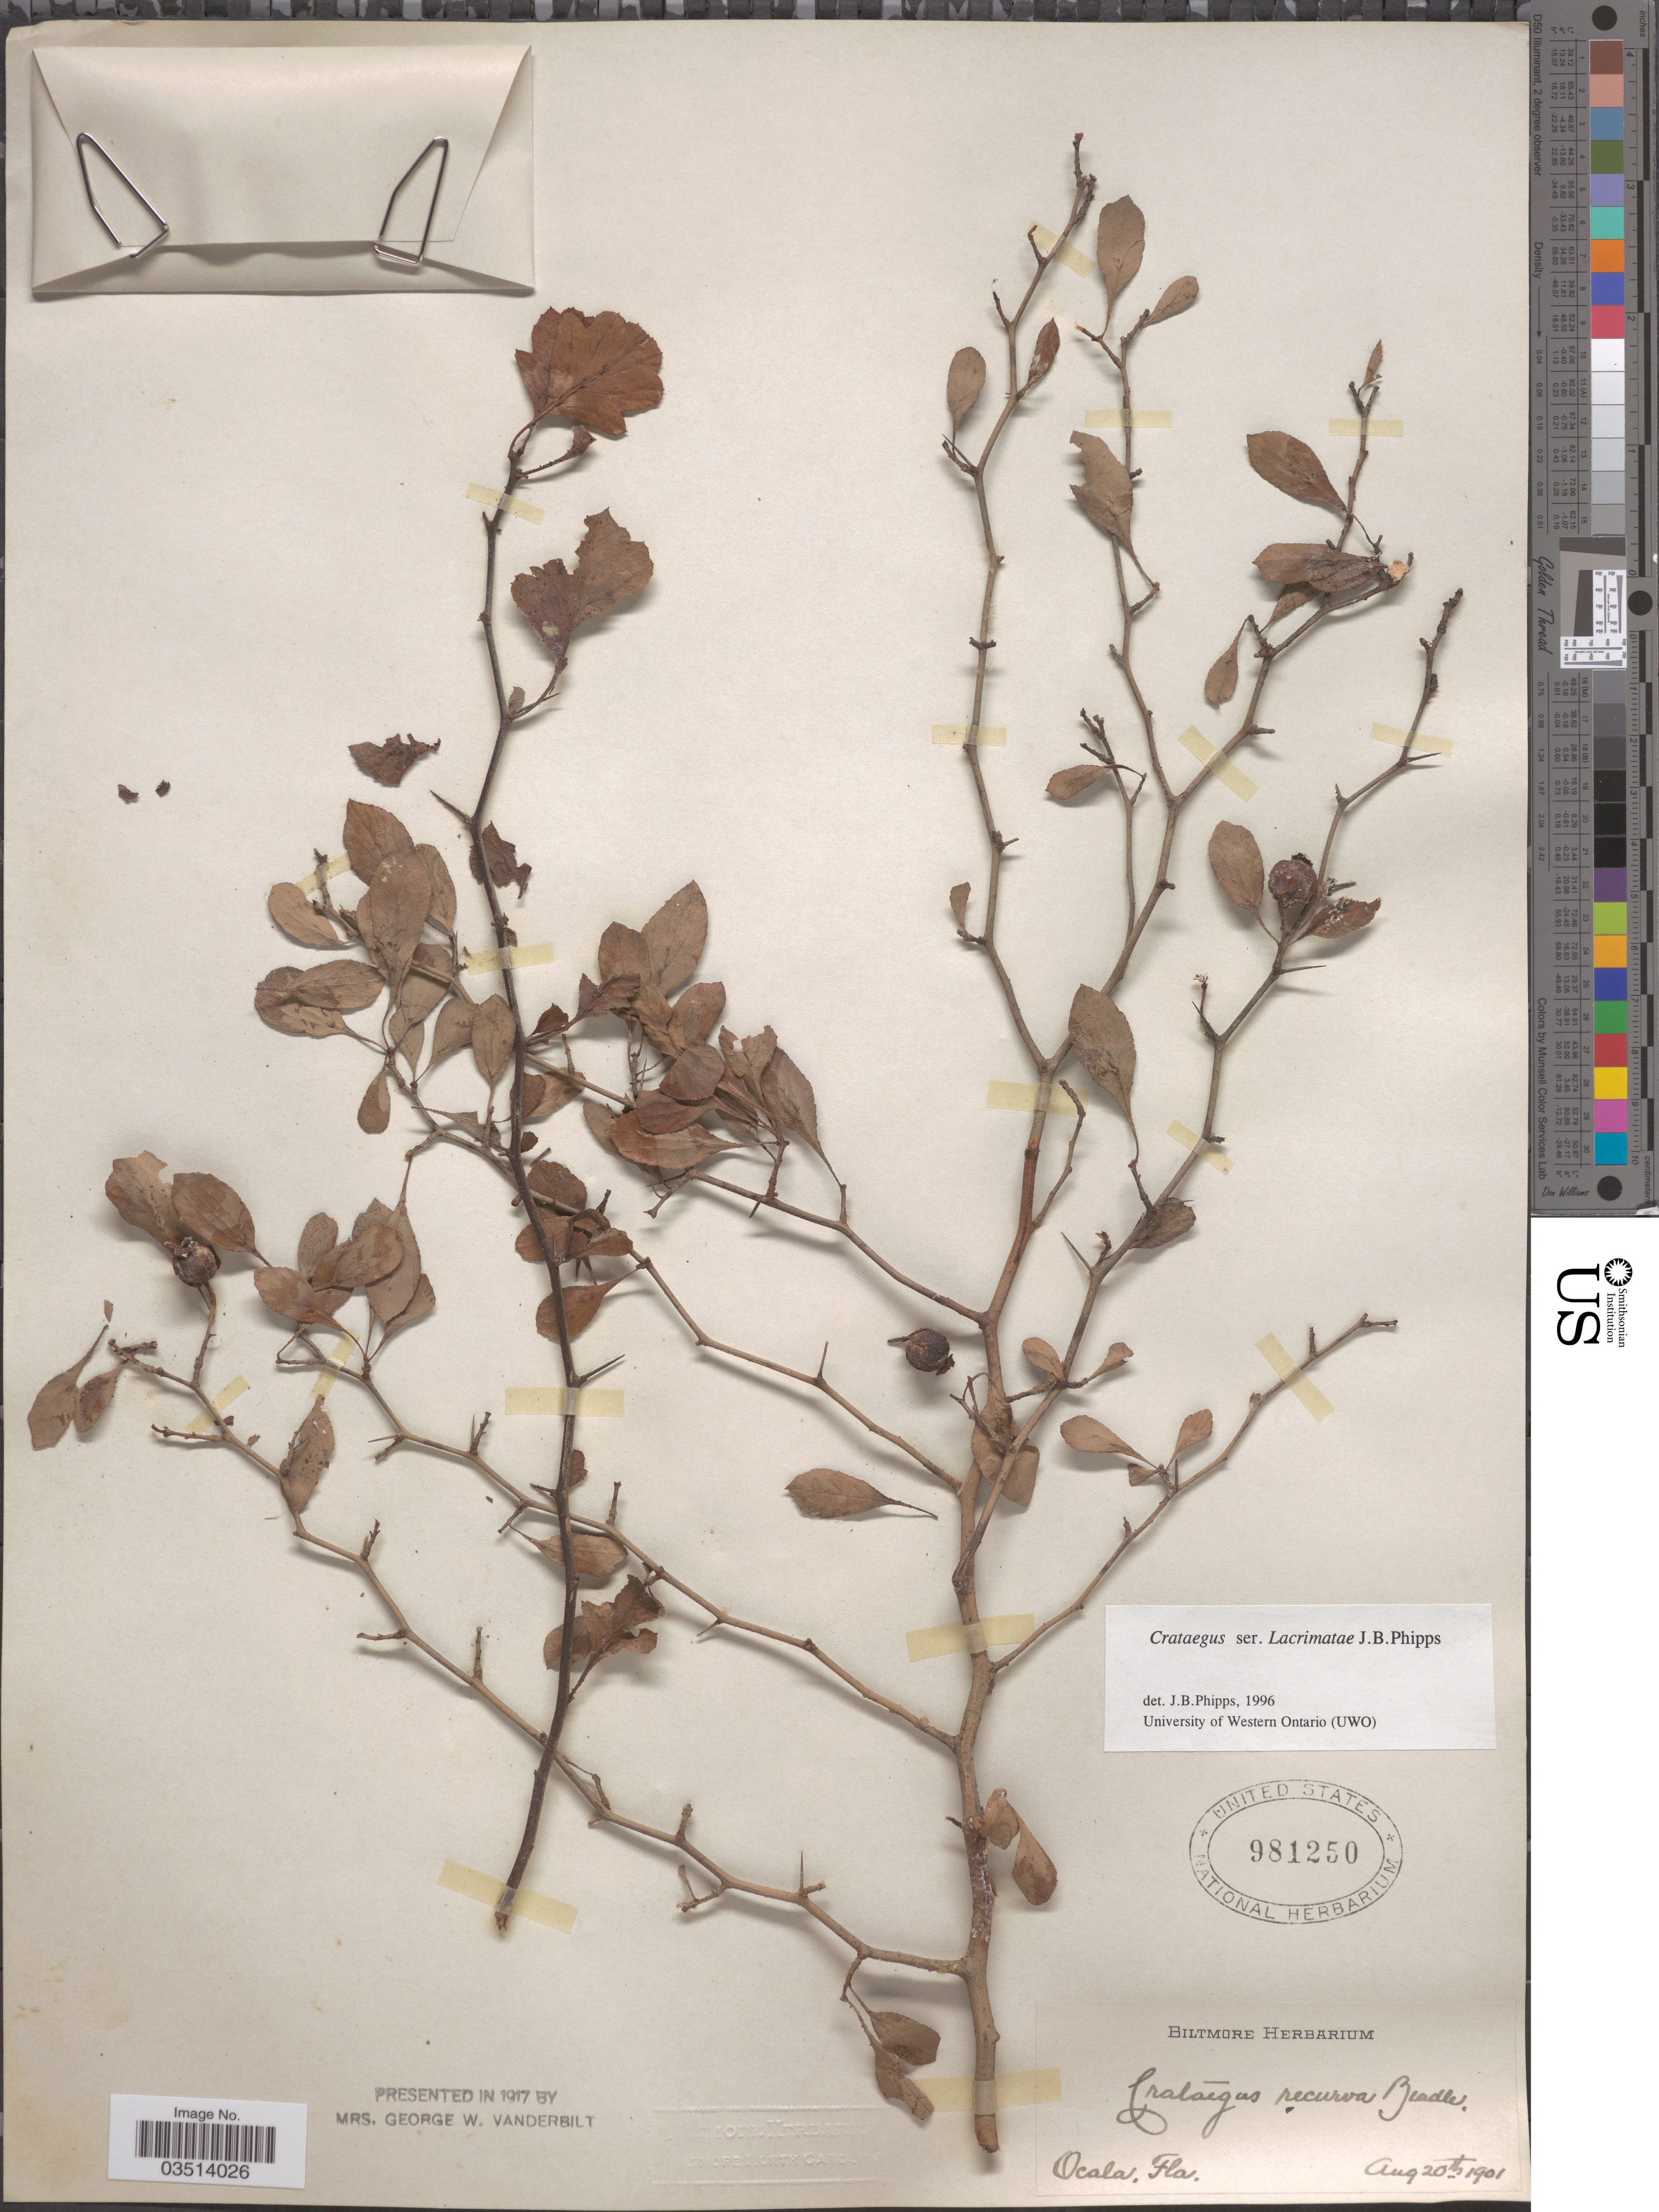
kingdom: Plantae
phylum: Tracheophyta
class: Magnoliopsida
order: Rosales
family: Rosaceae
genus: Crataegus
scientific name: Crataegus crocea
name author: Beadle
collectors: ex herb. Biltmore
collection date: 1901-08-20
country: United States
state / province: Florida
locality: Ocala.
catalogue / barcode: US 981250